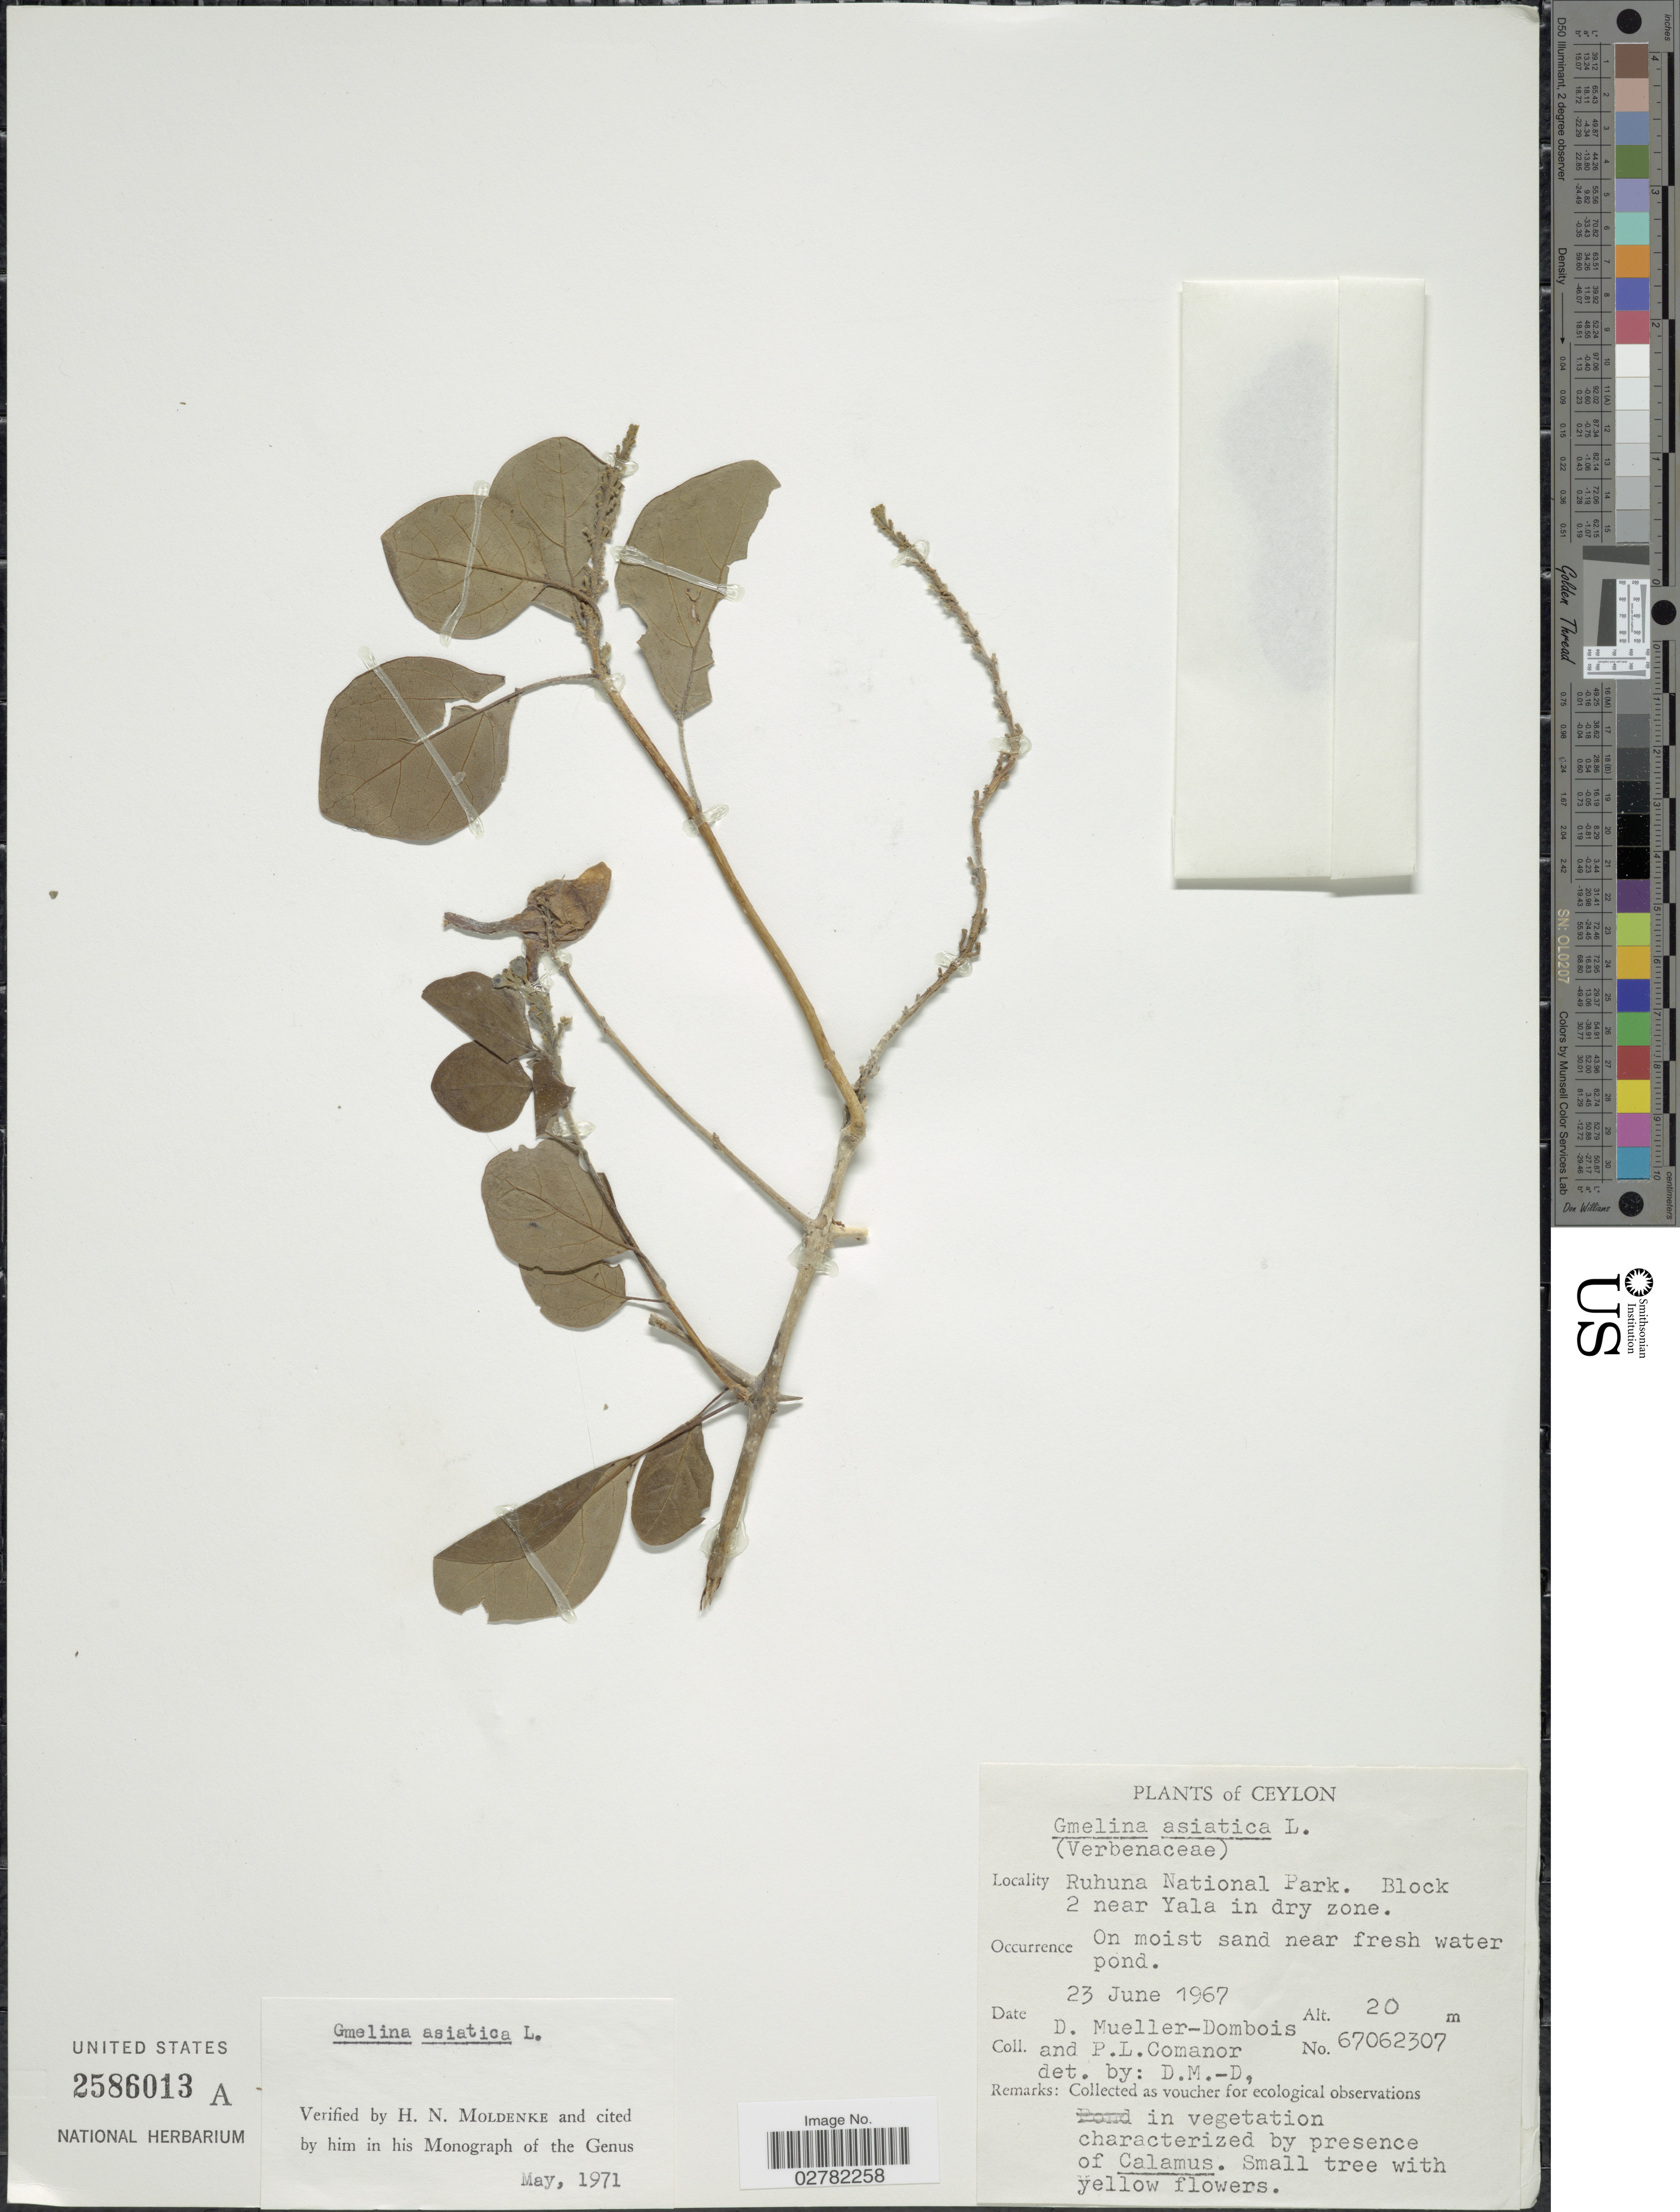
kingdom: Plantae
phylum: Tracheophyta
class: Magnoliopsida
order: Lamiales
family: Lamiaceae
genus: Gmelina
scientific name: Gmelina asiatica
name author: L.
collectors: D. Mueller-Dombois & P. Comanor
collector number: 67062307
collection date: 1967-06-23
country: Sri Lanka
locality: Ceylon. Ruhuna National Park. Block 2 near Yala in dry zone.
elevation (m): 20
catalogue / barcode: US 2586013A